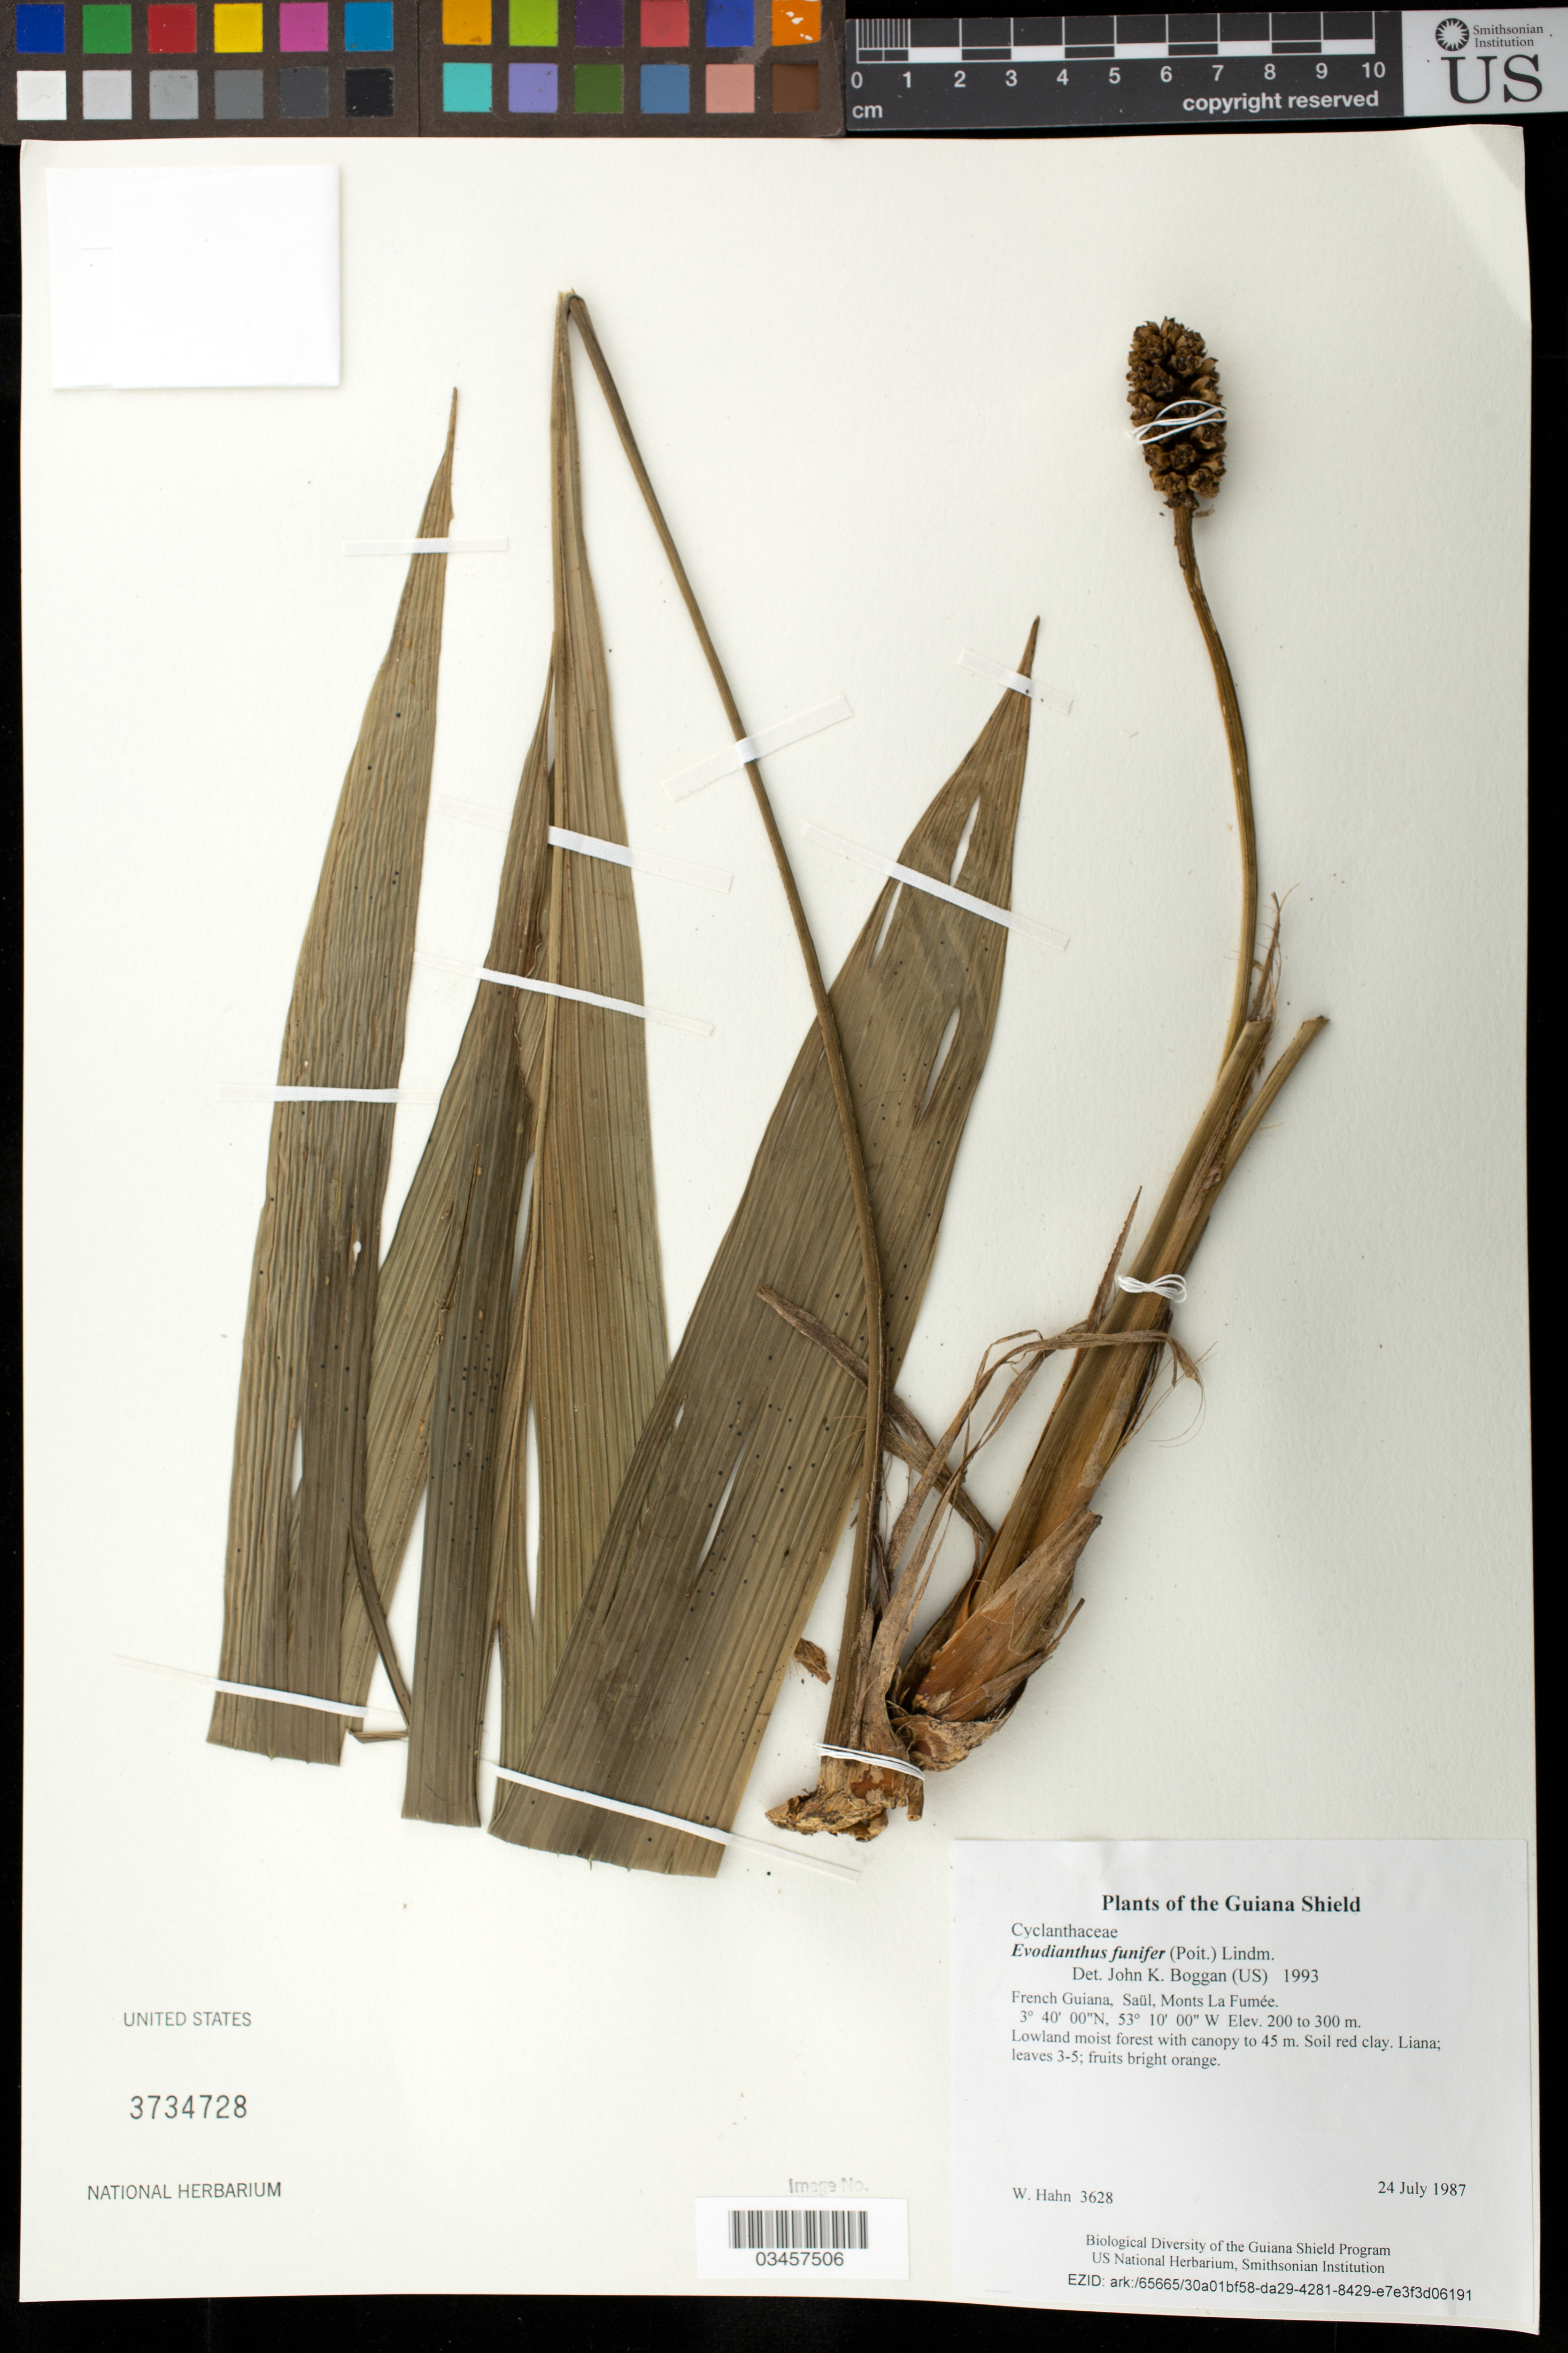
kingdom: Plantae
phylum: Tracheophyta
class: Liliopsida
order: Pandanales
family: Cyclanthaceae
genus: Evodianthus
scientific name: Evodianthus funifer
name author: (Poit.) Lindm.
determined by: Boggan, J. K., (US), NMNH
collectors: W. Hahn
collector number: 3628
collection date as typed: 24 July 1987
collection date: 1987-07-24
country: French Guiana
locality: Saül, Monts La Fumée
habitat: Lowland moist forest with canopy to 45 m. Soil red clay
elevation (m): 200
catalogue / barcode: US 3734728